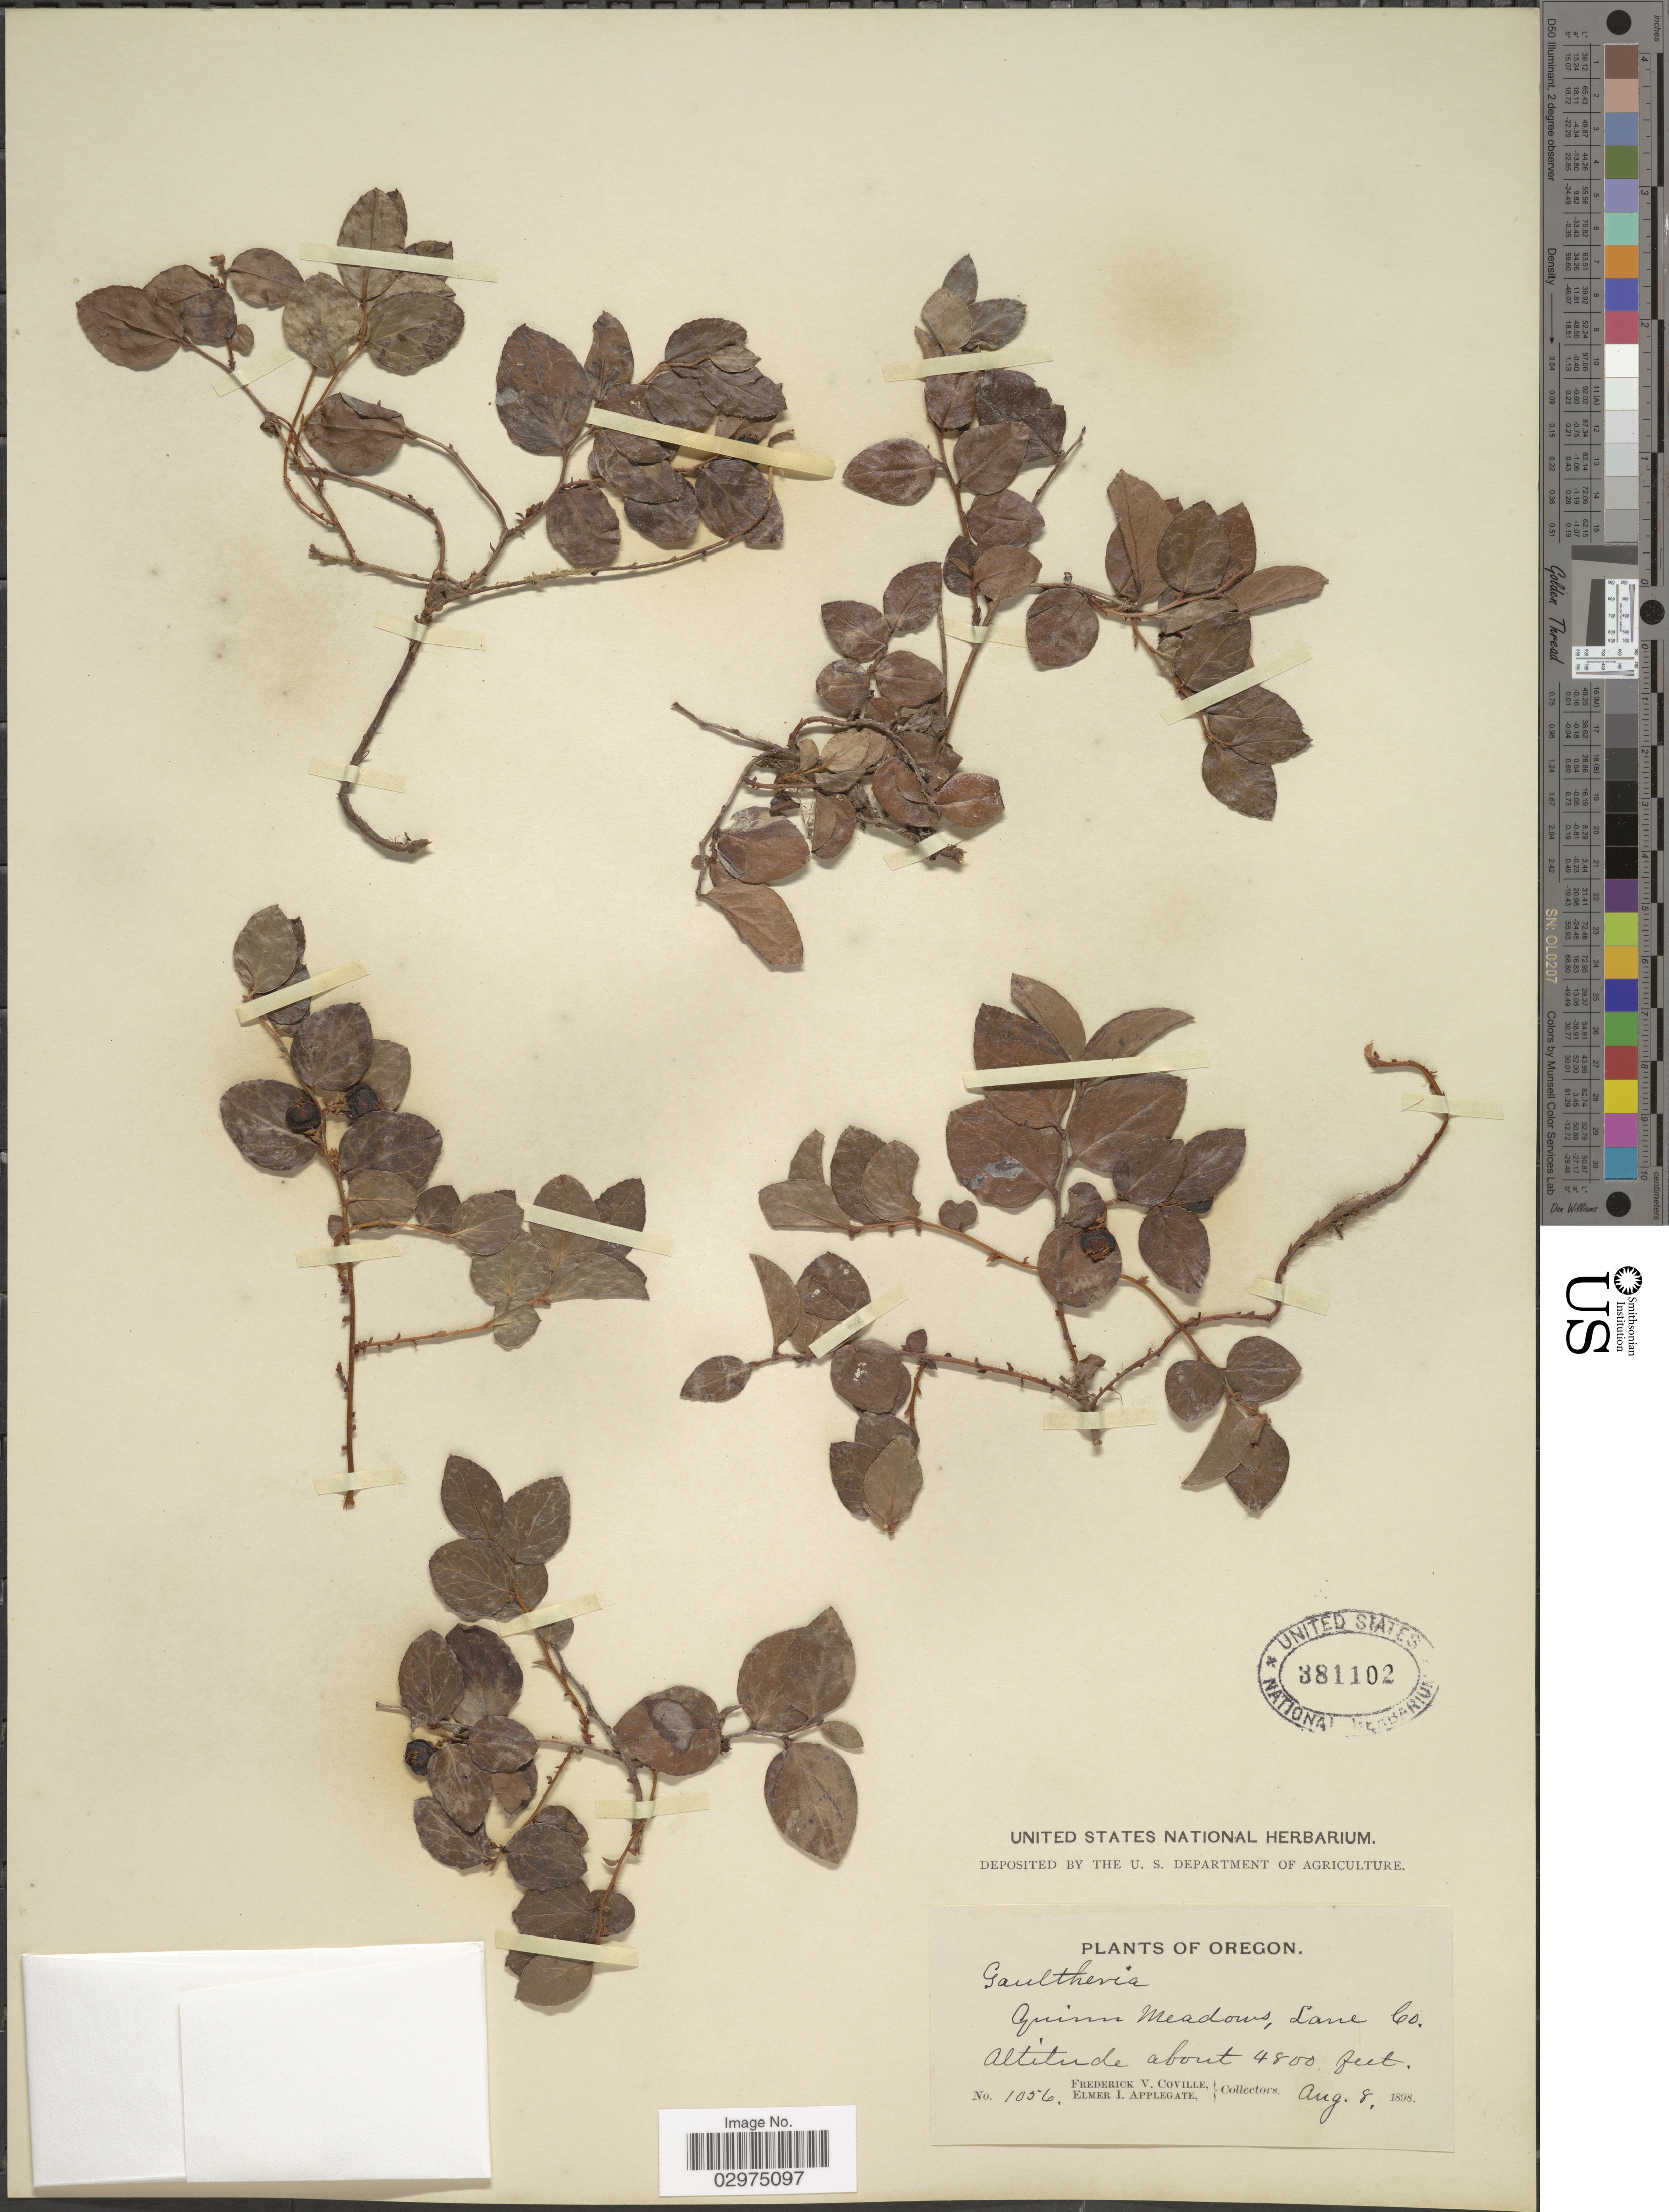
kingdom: Plantae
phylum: Tracheophyta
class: Magnoliopsida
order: Ericales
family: Ericaceae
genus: Gaultheria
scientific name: Gaultheria ovatifolia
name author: A. Gray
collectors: F. V. Coville & E. I. Applegate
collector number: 1056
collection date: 1898-08-08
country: United States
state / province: Oregon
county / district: Lane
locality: Quinn Meadows, Lane Co.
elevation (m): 1463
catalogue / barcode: US 381102